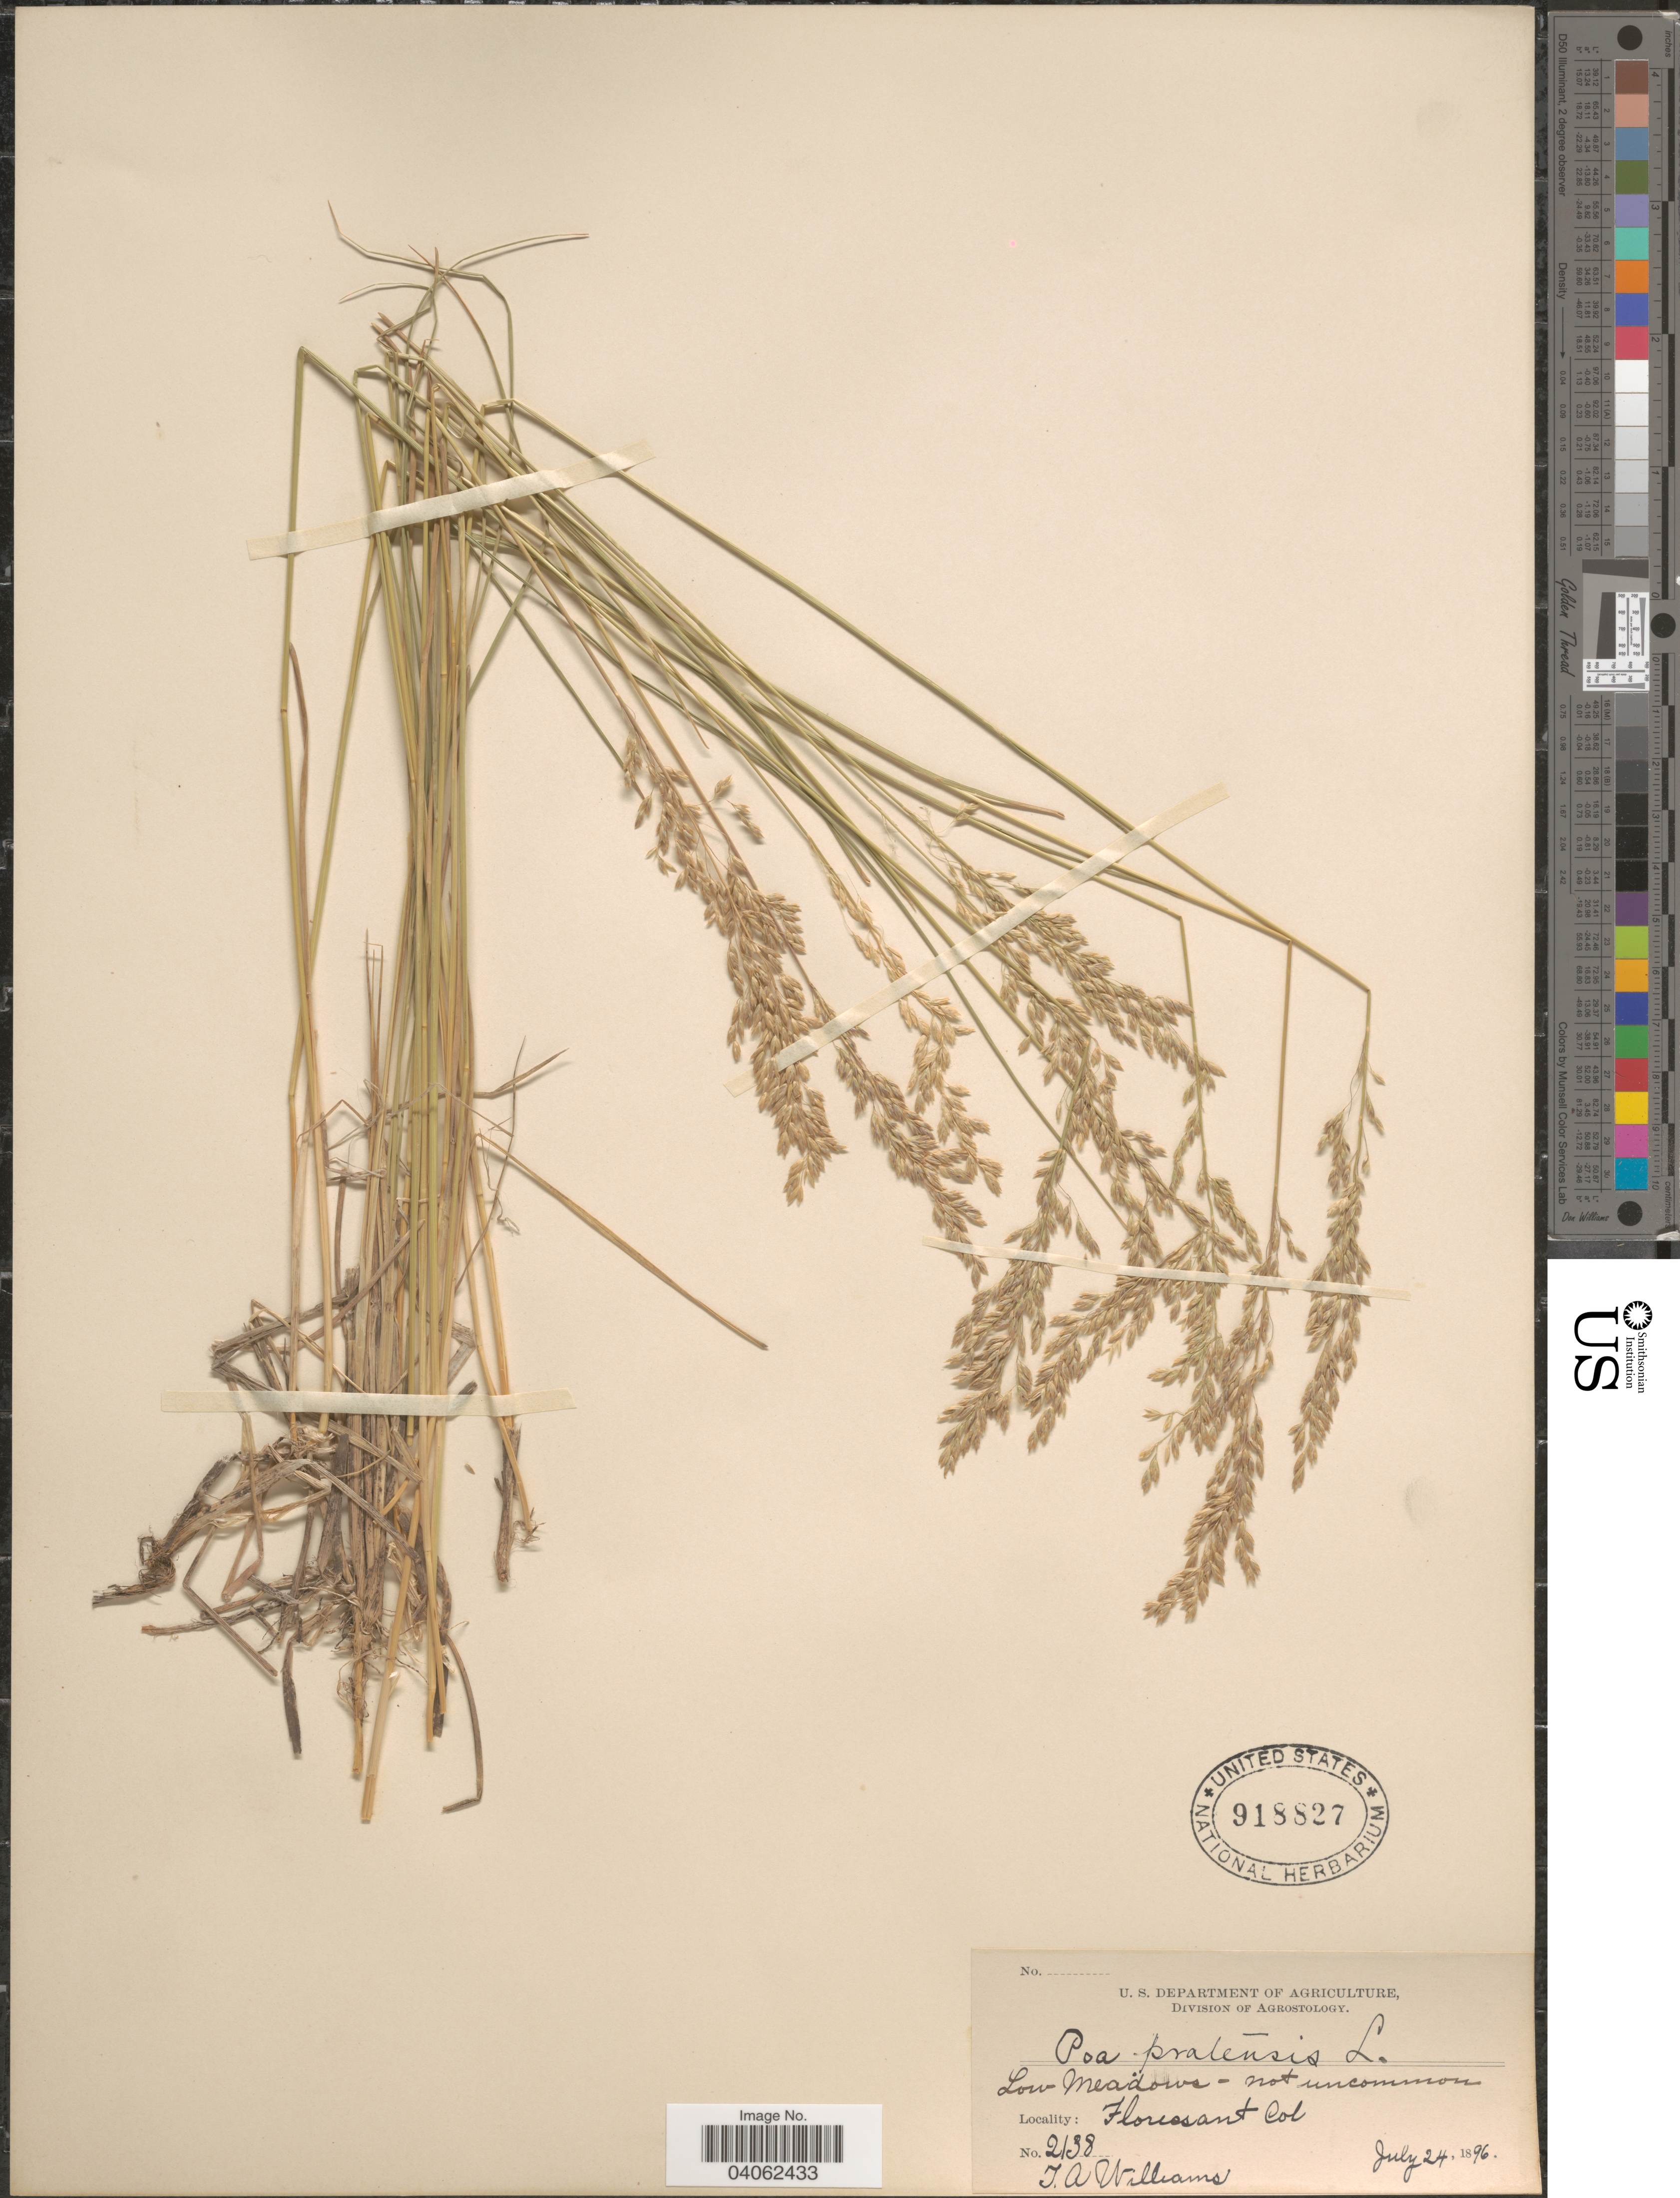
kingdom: Plantae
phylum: Tracheophyta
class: Liliopsida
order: Poales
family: Poaceae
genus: Poa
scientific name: Poa pratensis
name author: L.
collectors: T. Williams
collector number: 2138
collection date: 1896-07-24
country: United States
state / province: Colorado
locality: Low Meadows. Florissant.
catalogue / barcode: US 918827